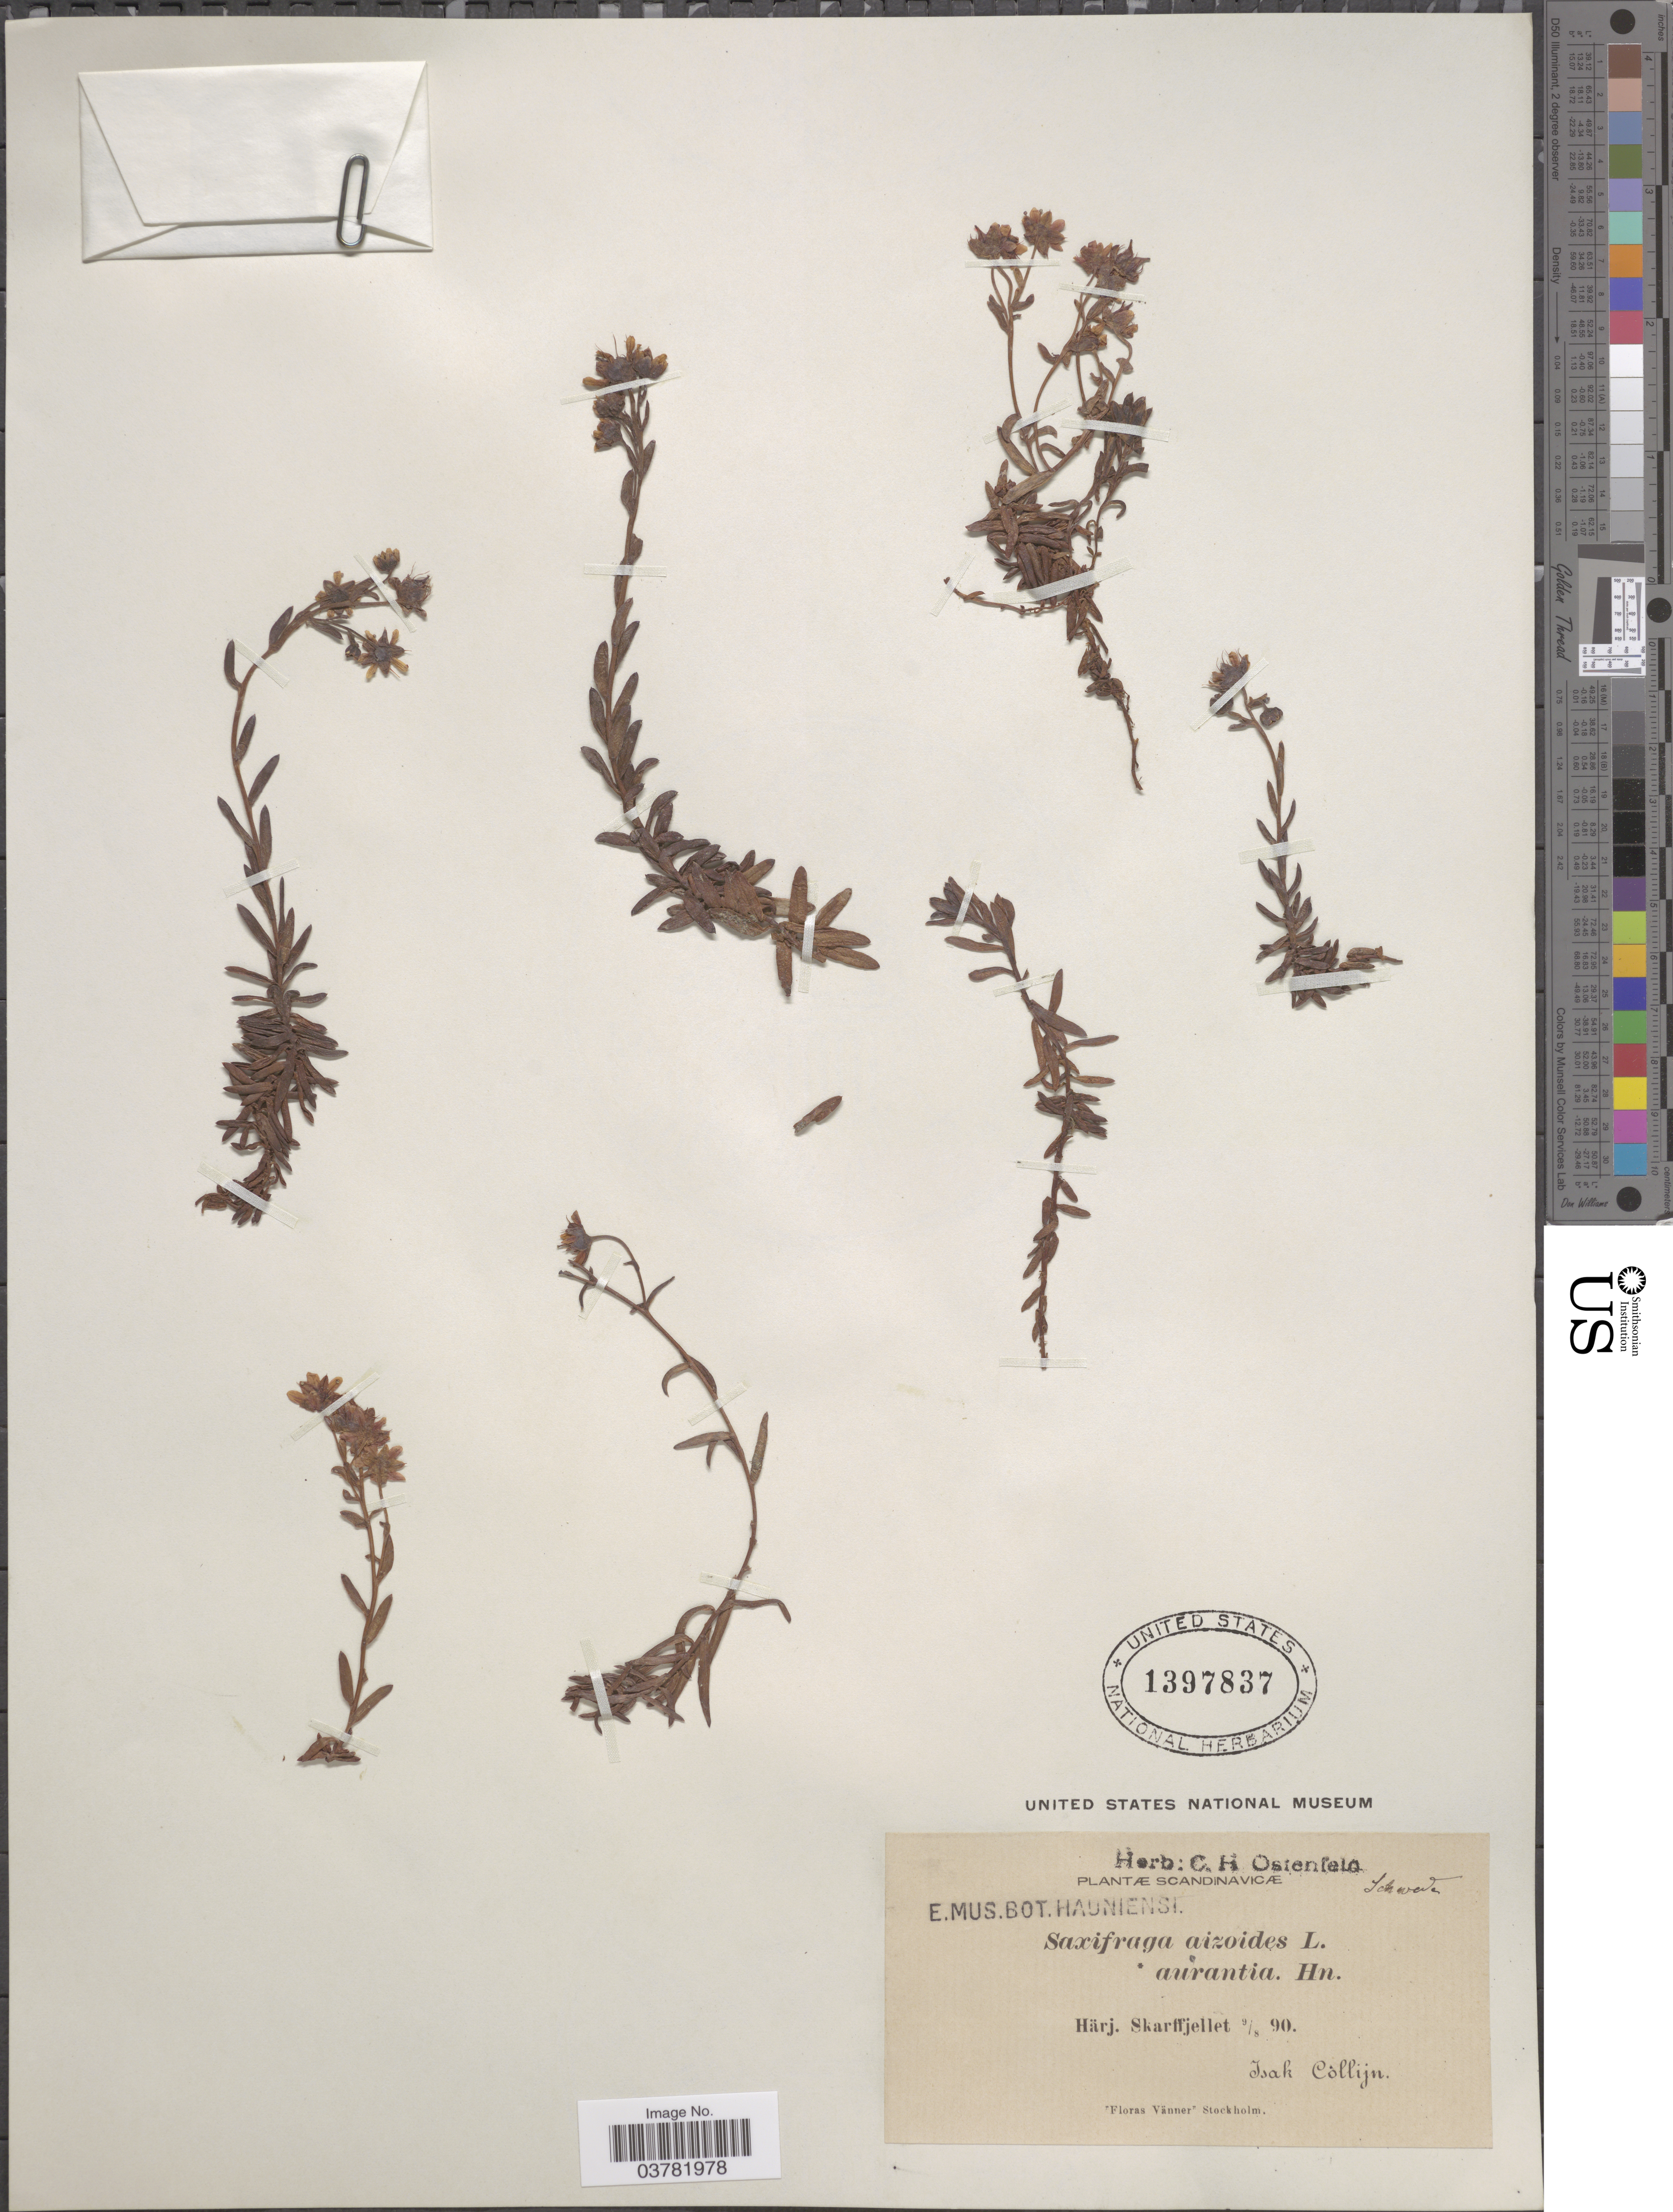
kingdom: Plantae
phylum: Tracheophyta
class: Magnoliopsida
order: Saxifragales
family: Saxifragaceae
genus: Saxifraga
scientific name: Saxifraga aizoides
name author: L.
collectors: I. Collijn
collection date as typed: Transcribed d/m/y: 9/8/90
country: Sweden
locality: Scandinavicæ. Härj. Skarffjellet.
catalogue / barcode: US 1397837